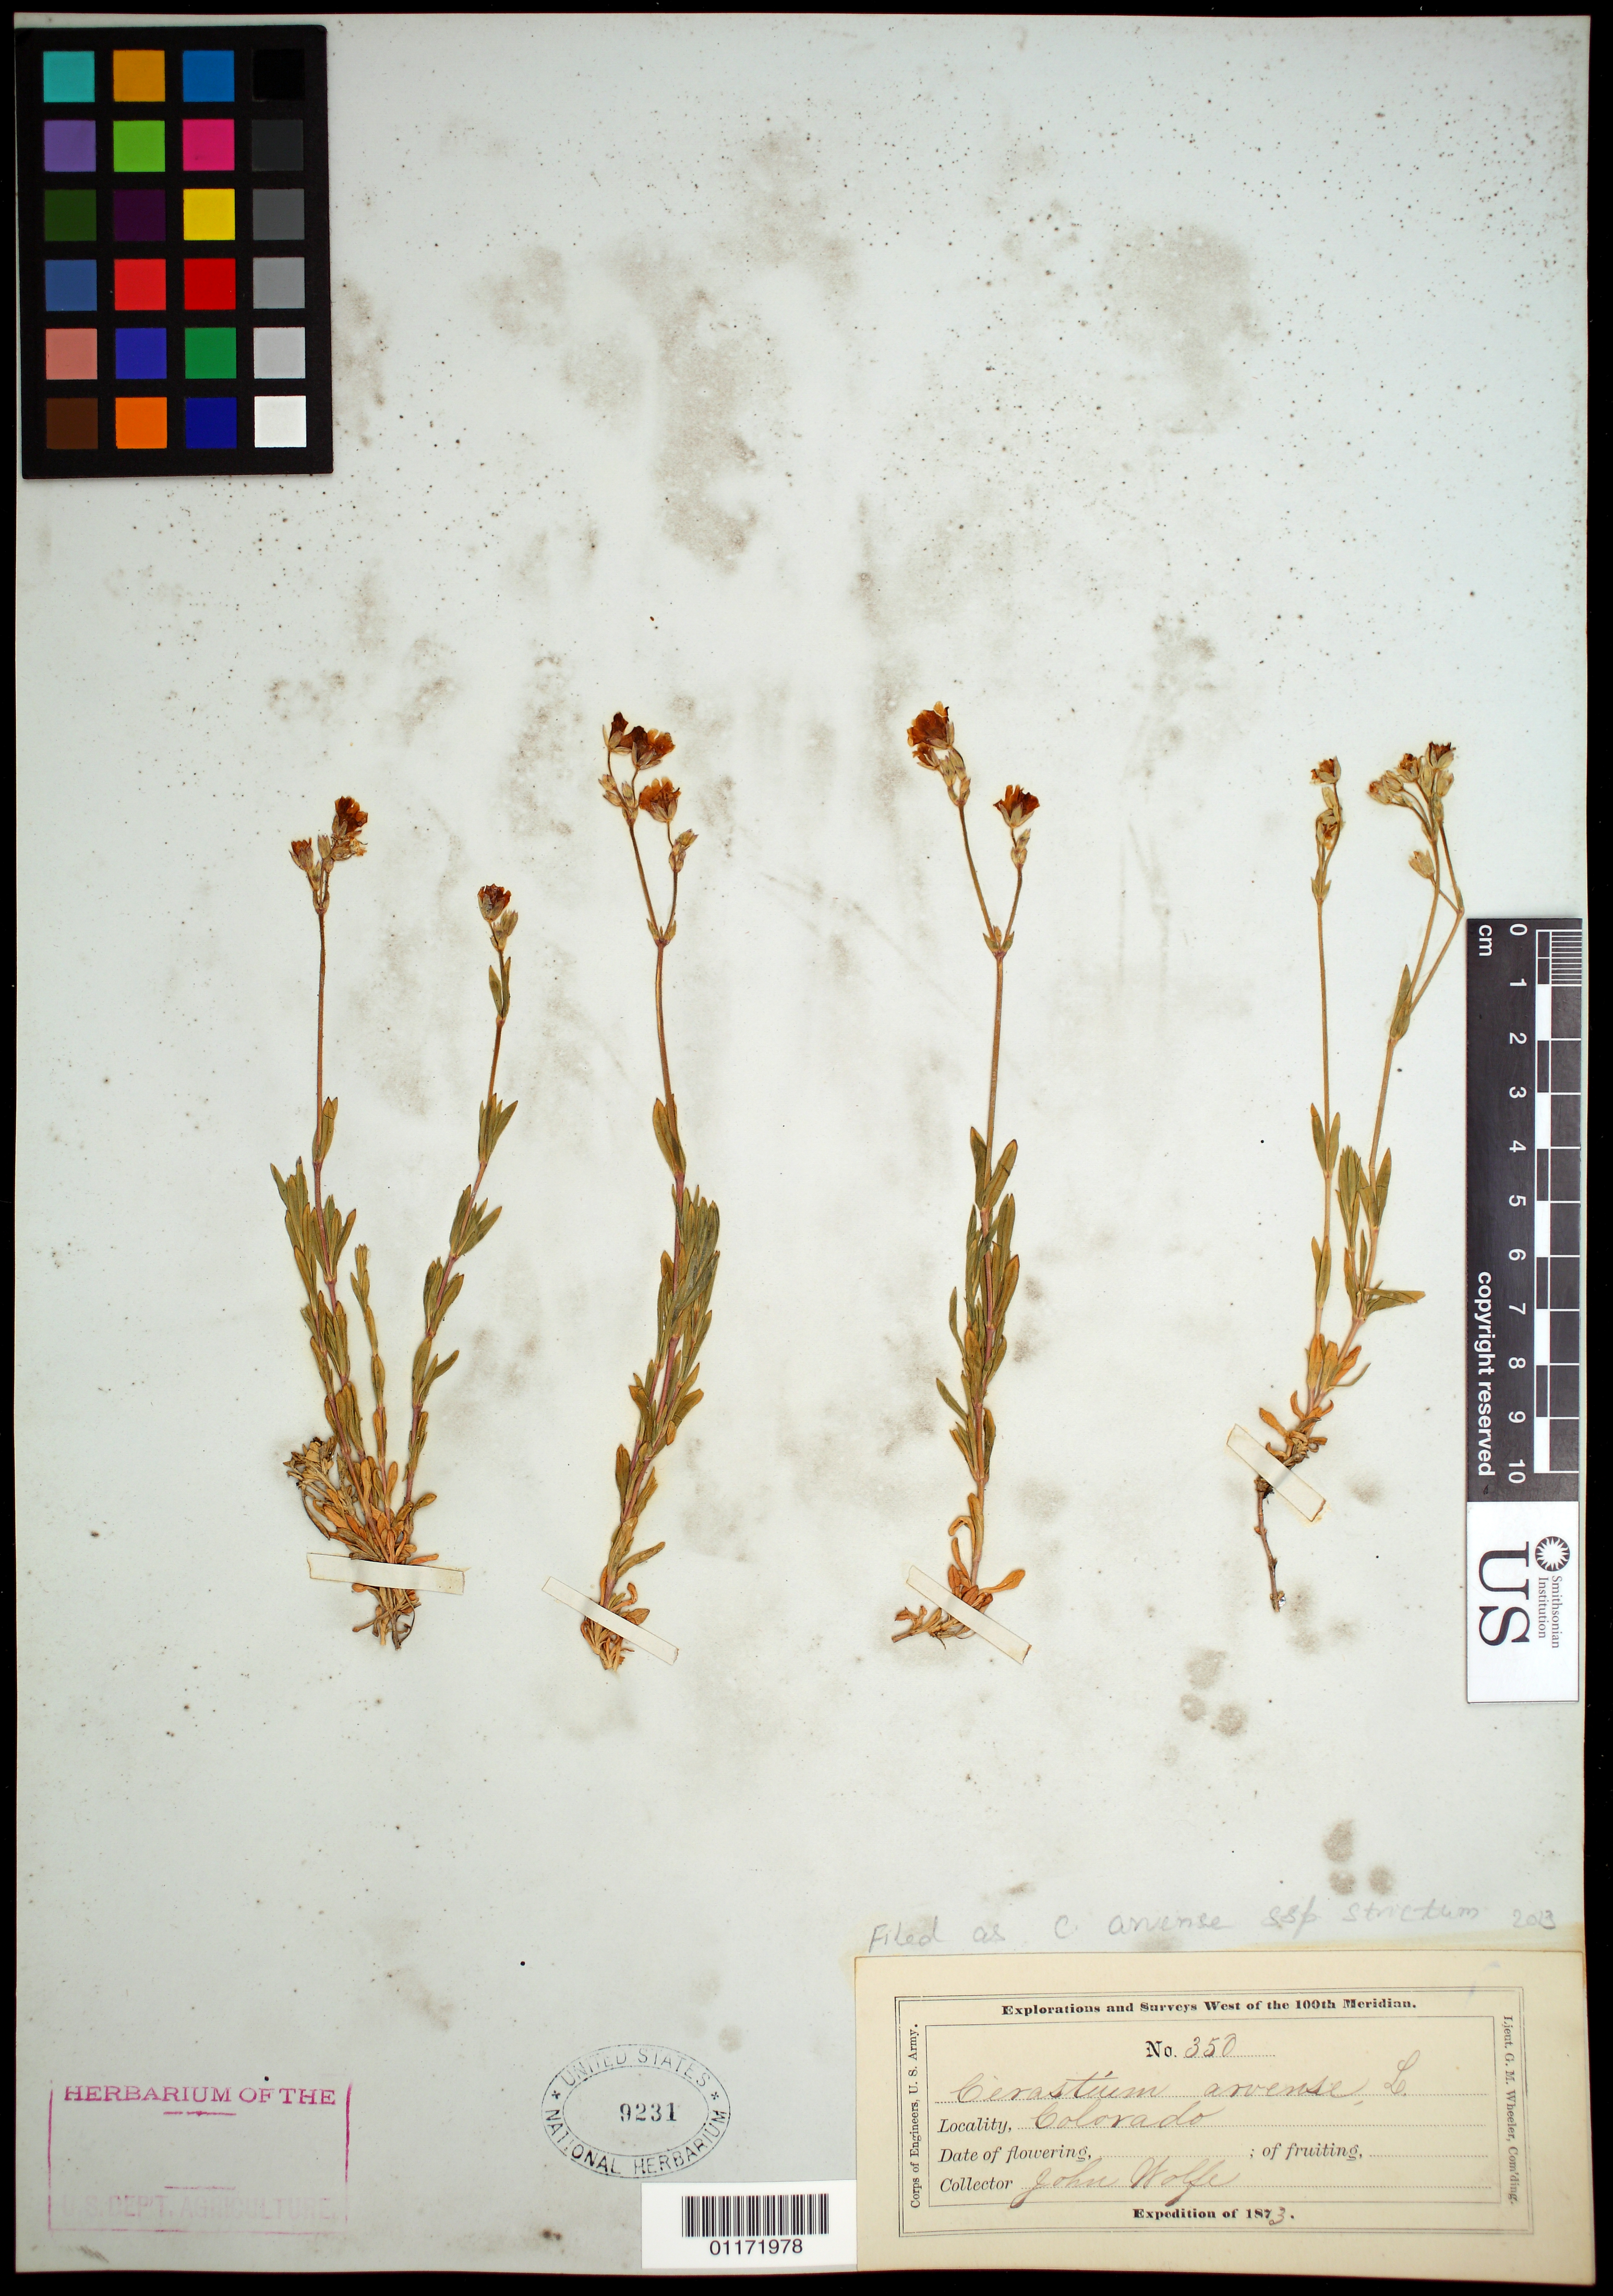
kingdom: Plantae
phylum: Tracheophyta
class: Magnoliopsida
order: Caryophyllales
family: Caryophyllaceae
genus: Cerastium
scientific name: Cerastium arvense subsp. strictum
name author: (L.) Ugborogho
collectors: J. Wolf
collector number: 350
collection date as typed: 1873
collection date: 1873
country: United States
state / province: Colorado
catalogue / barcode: US 9231